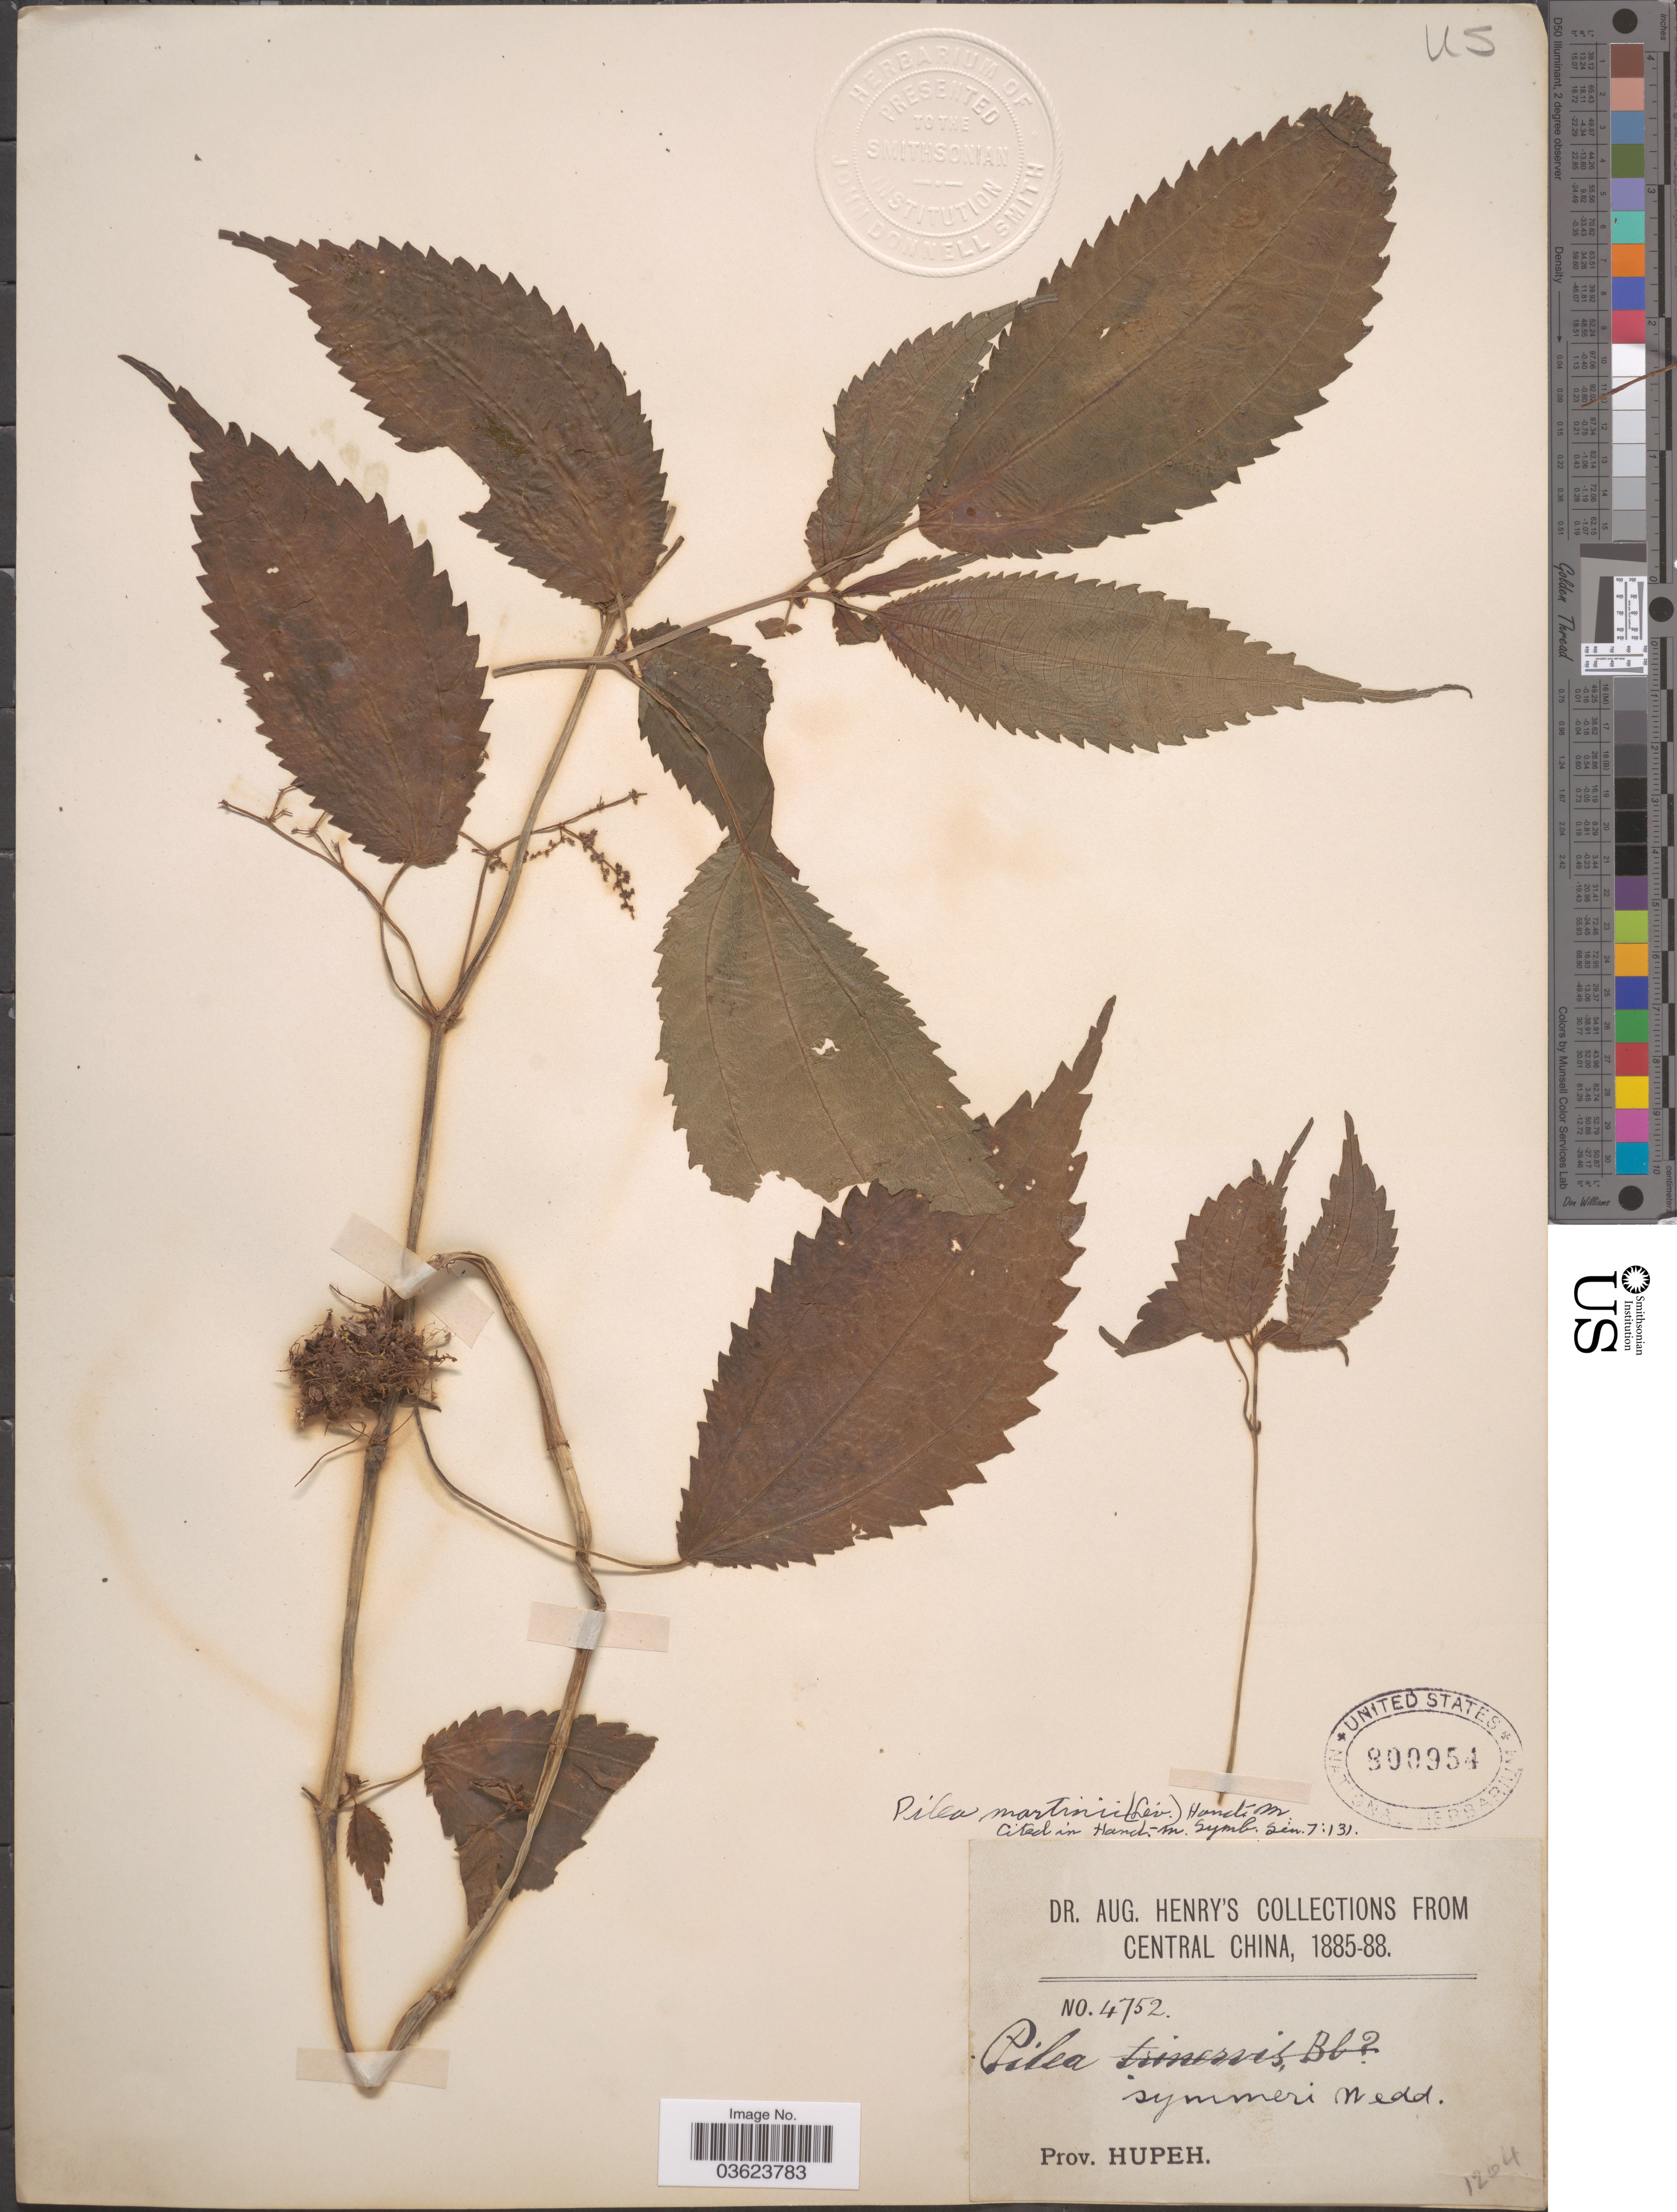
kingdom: Plantae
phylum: Tracheophyta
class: Magnoliopsida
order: Rosales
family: Urticaceae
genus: Pilea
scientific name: Pilea martinii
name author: Hand.-Mazz.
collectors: A. Henry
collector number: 4752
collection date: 1885/1888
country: China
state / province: Hubei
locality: Central China. Prov. Hupeh.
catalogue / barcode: US 800954